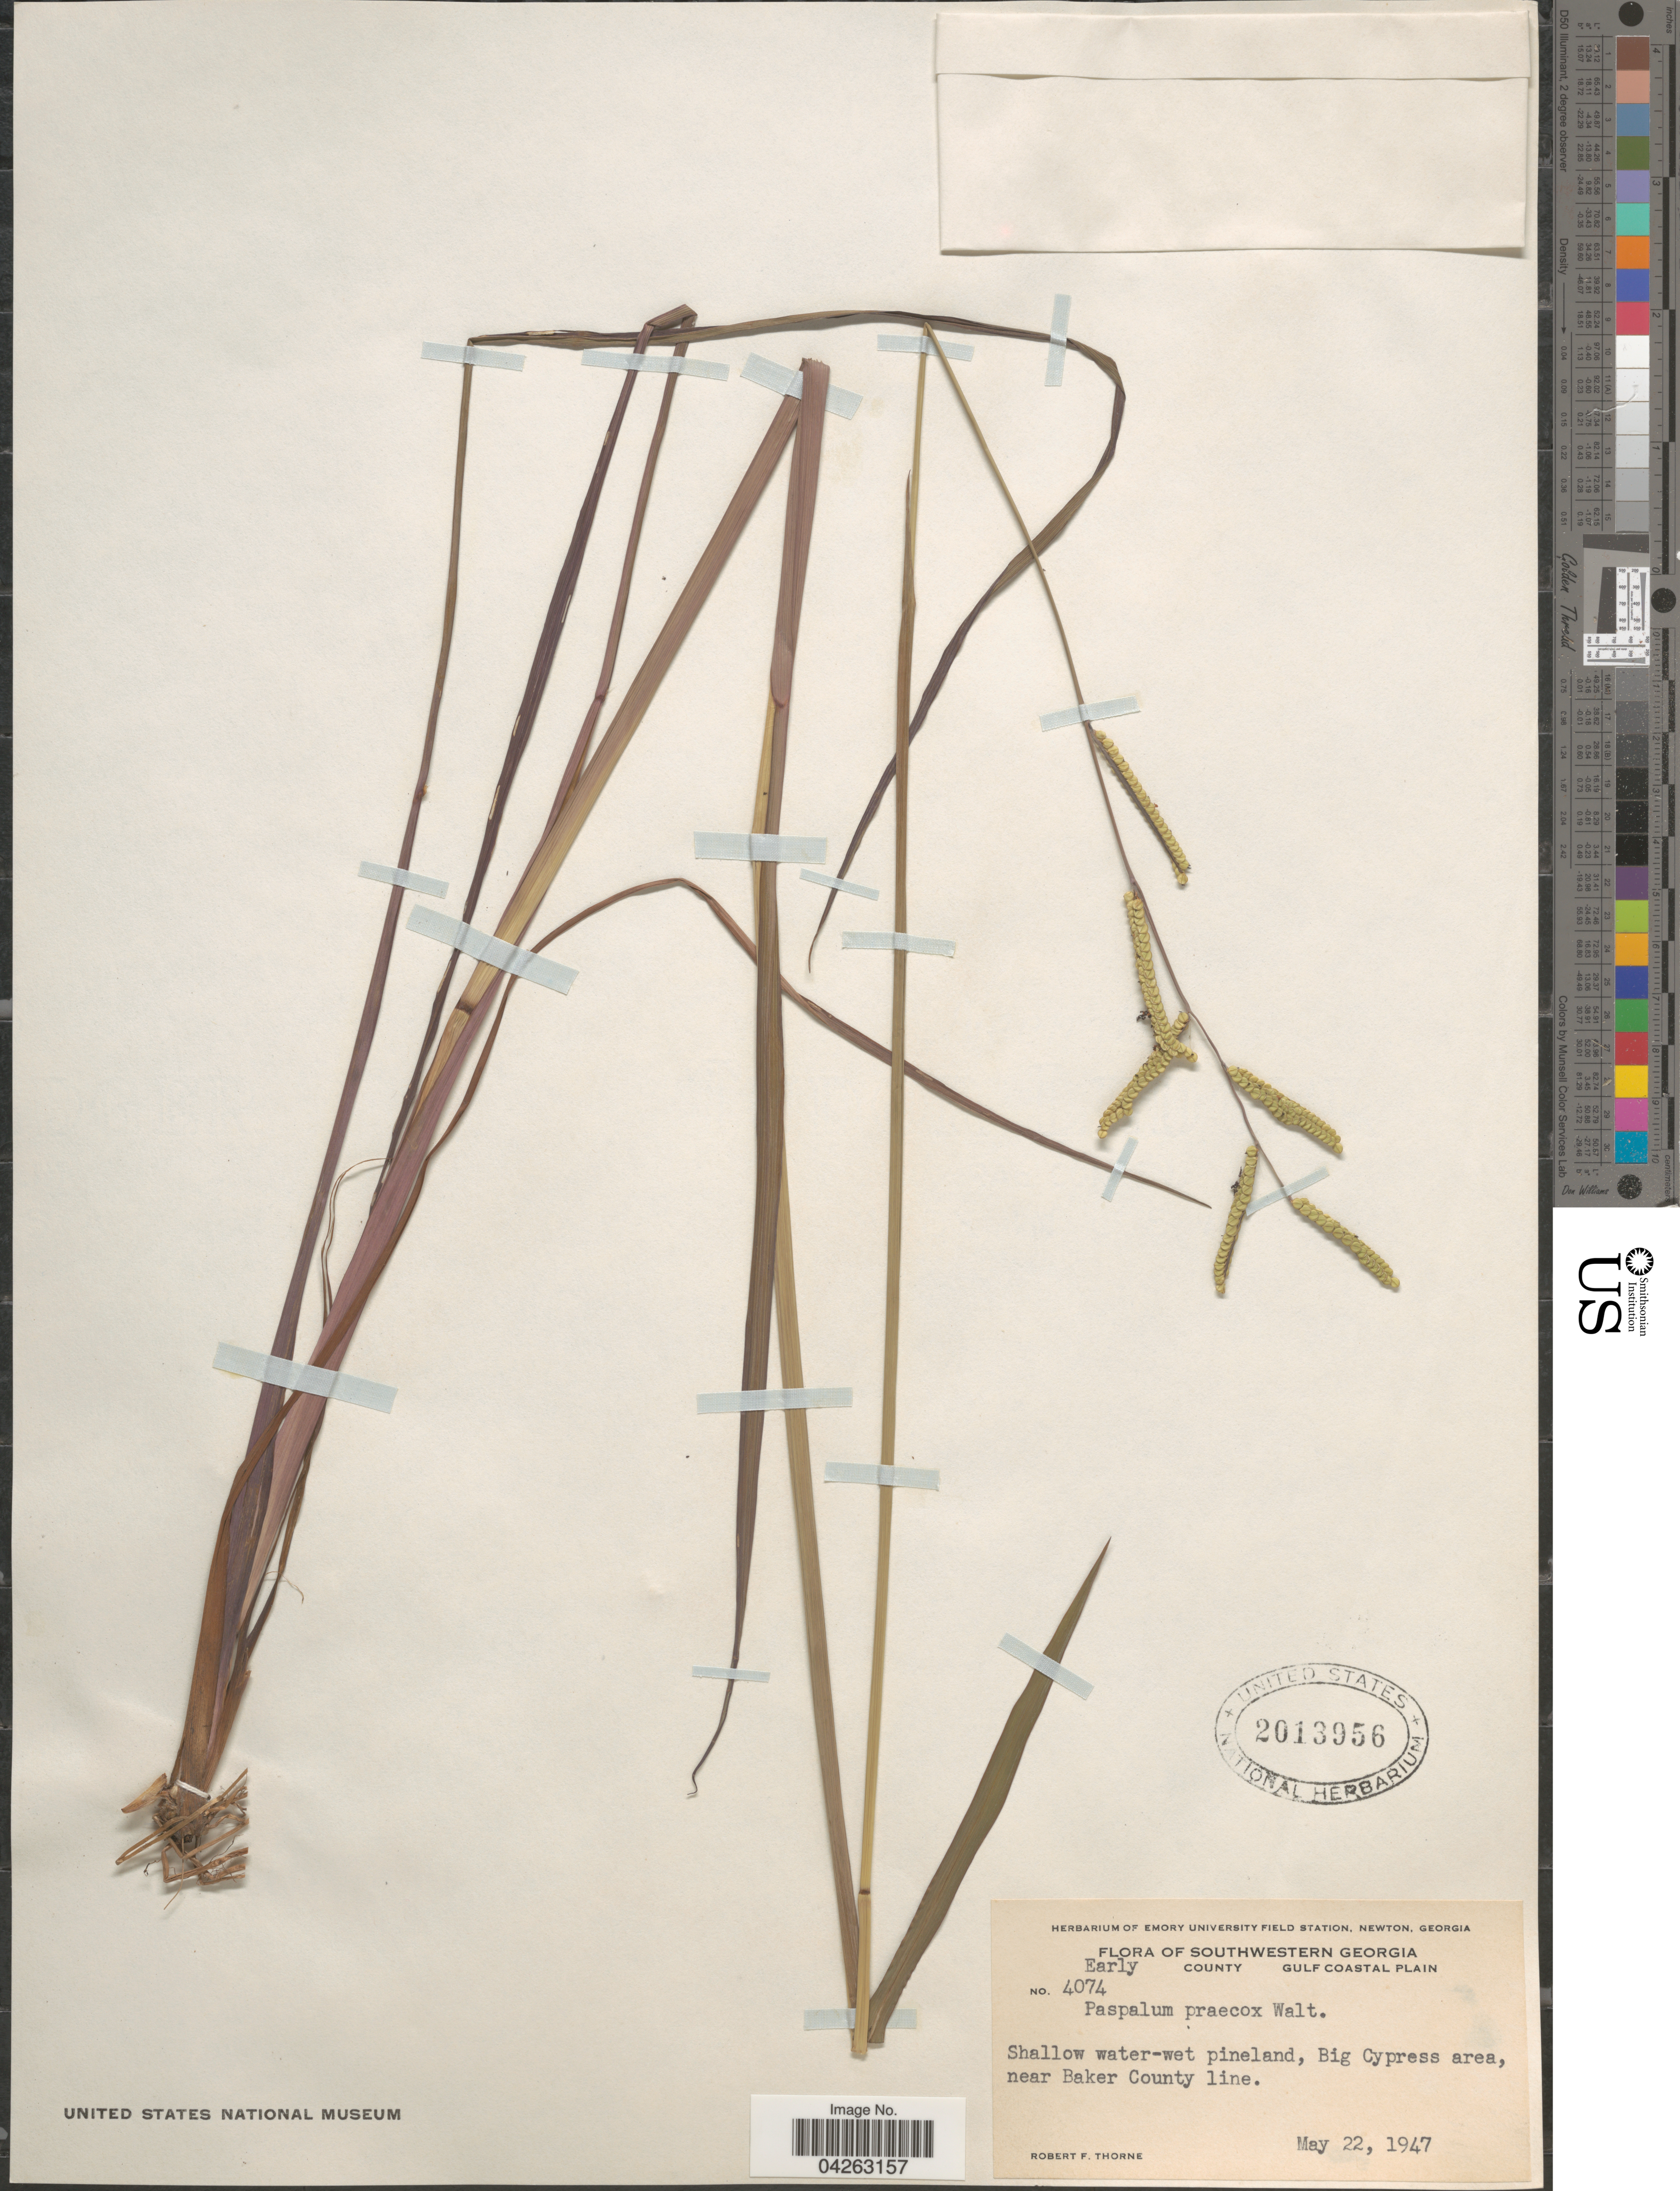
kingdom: Plantae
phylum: Tracheophyta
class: Liliopsida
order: Poales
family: Poaceae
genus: Paspalum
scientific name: Paspalum praecox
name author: Walter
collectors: R. F. Thorne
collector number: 4074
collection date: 1947-05-22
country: United States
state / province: Georgia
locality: Southwestern Georgia. Early County. Gulf Coastal Plain. Shallow water-wet pineland, Big Cypress area, near Baker County line.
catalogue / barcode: US 2013956